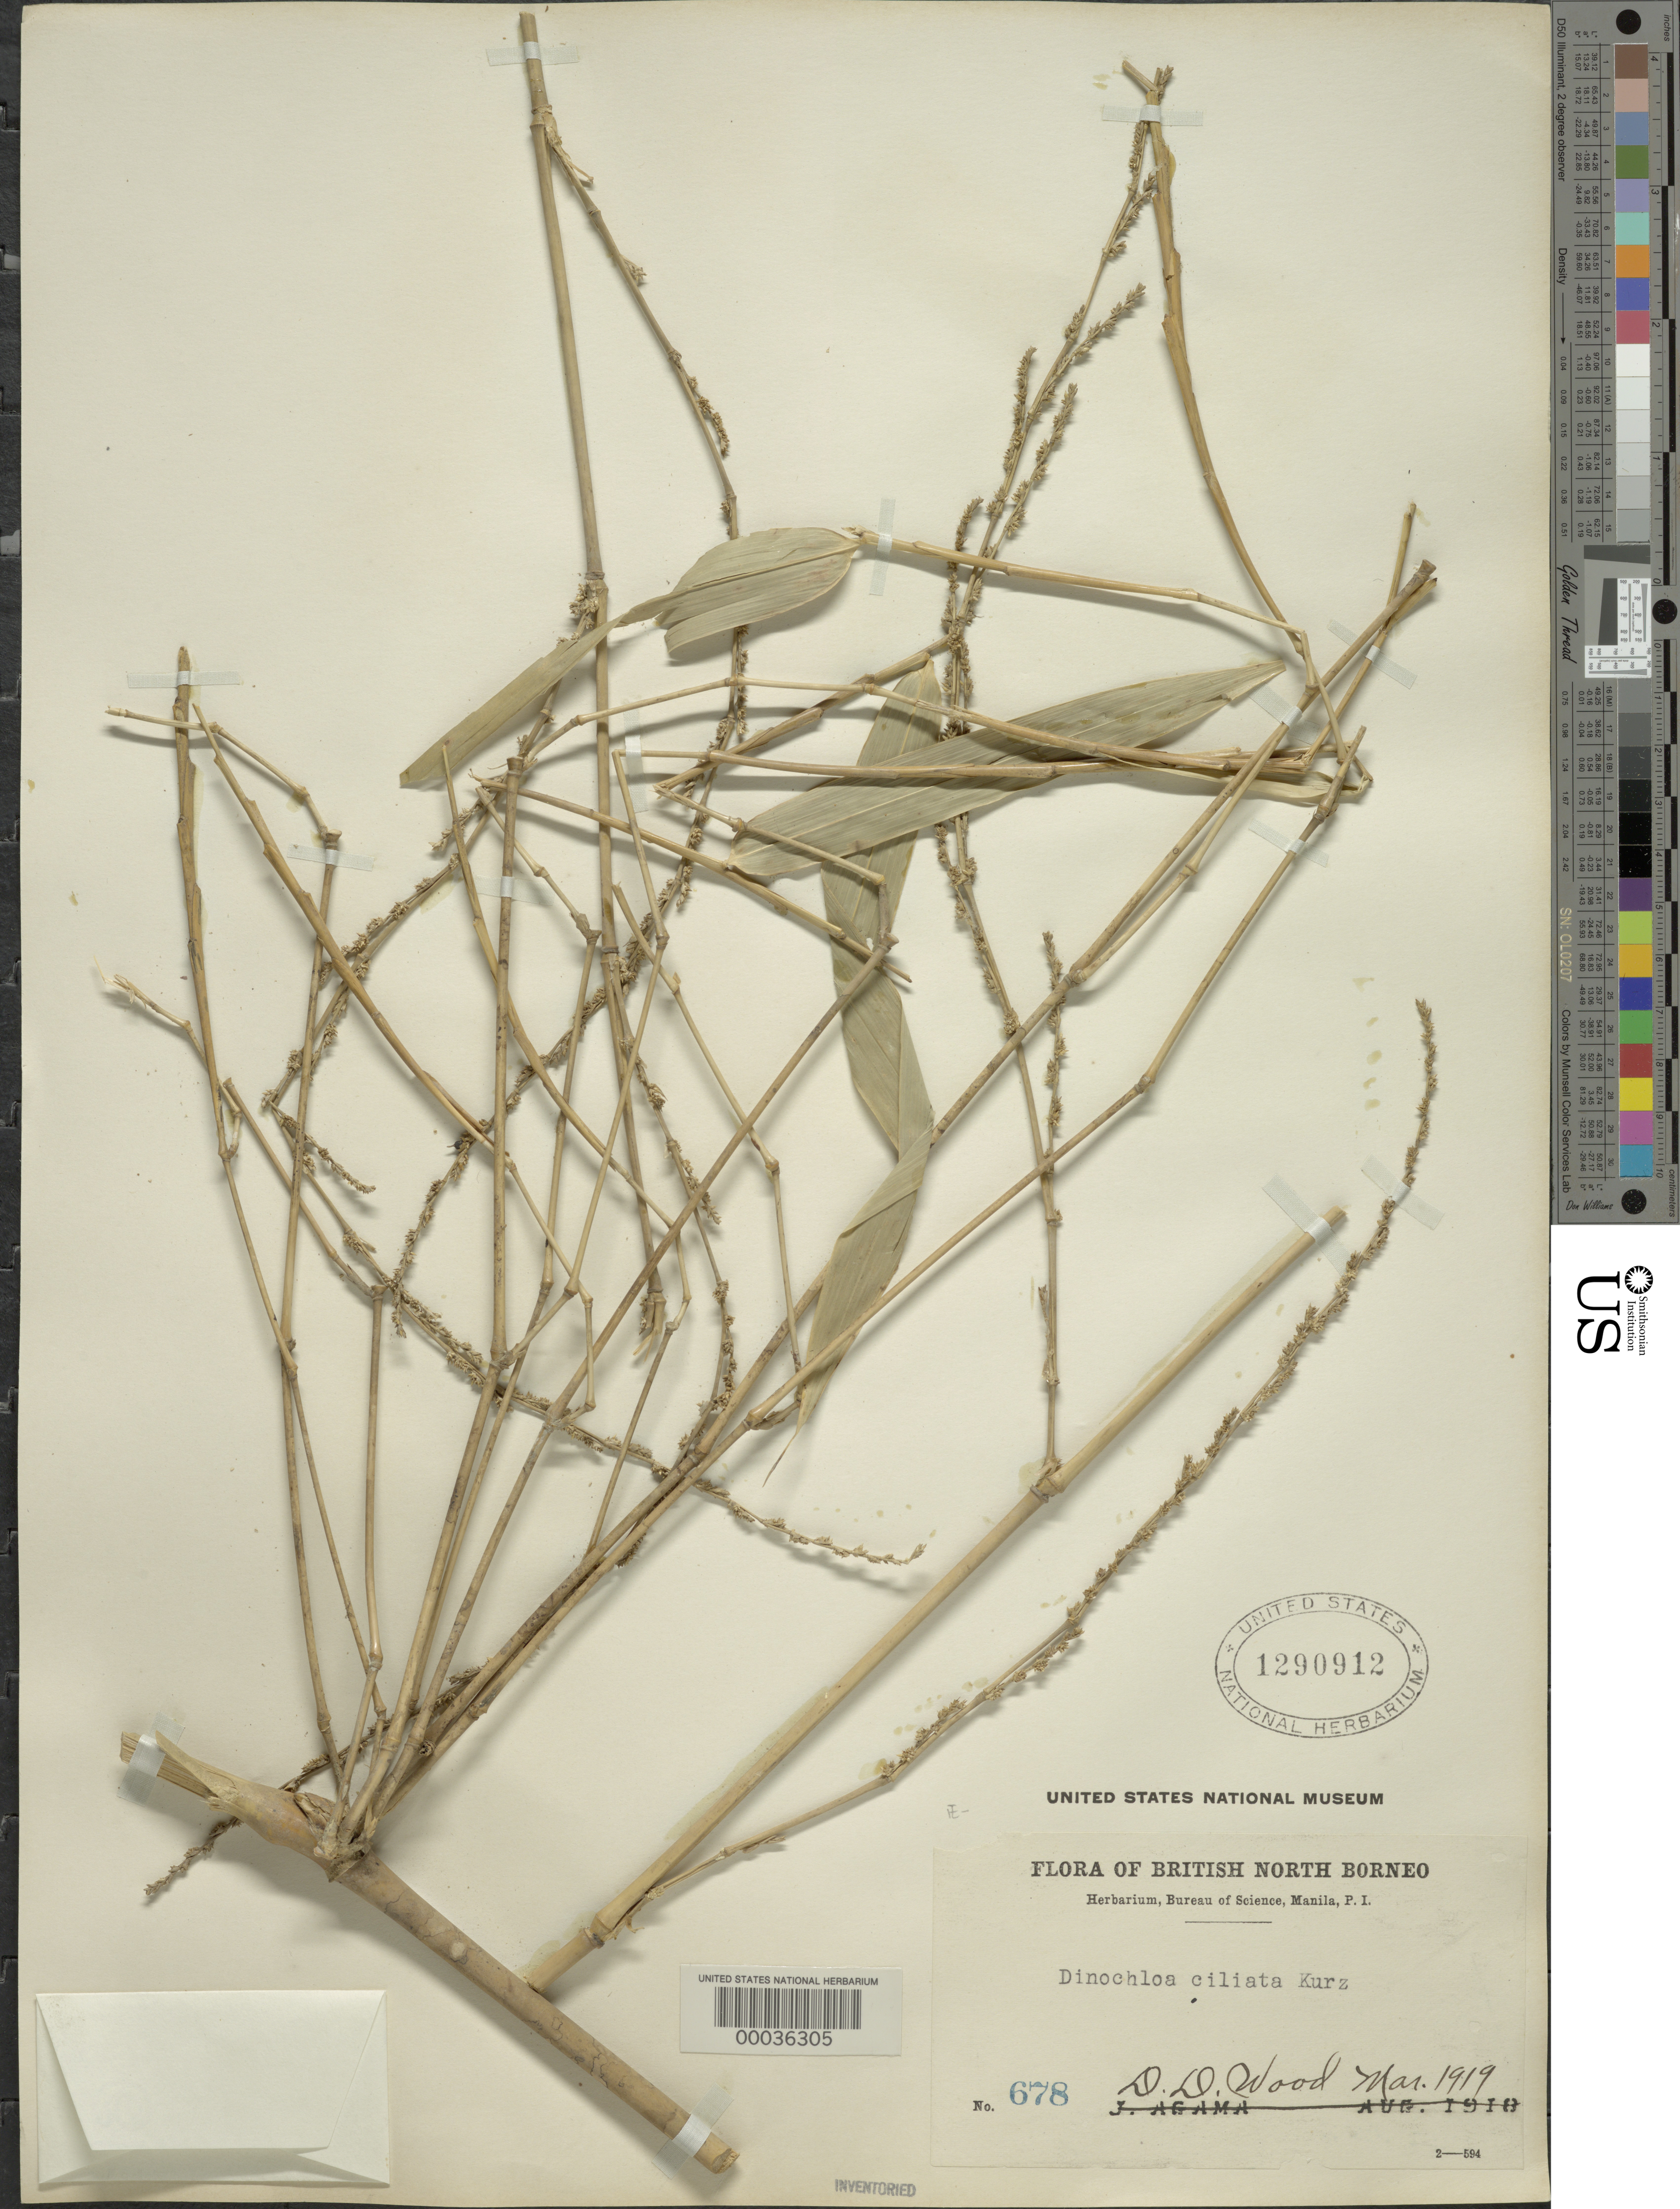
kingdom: Plantae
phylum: Tracheophyta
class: Liliopsida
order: Poales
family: Poaceae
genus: Dinochloa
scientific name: Dinochloa sp.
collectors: D. Wood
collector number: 678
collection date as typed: Mar 1919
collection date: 1919-03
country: Malaysia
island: Borneo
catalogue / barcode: US 1290912